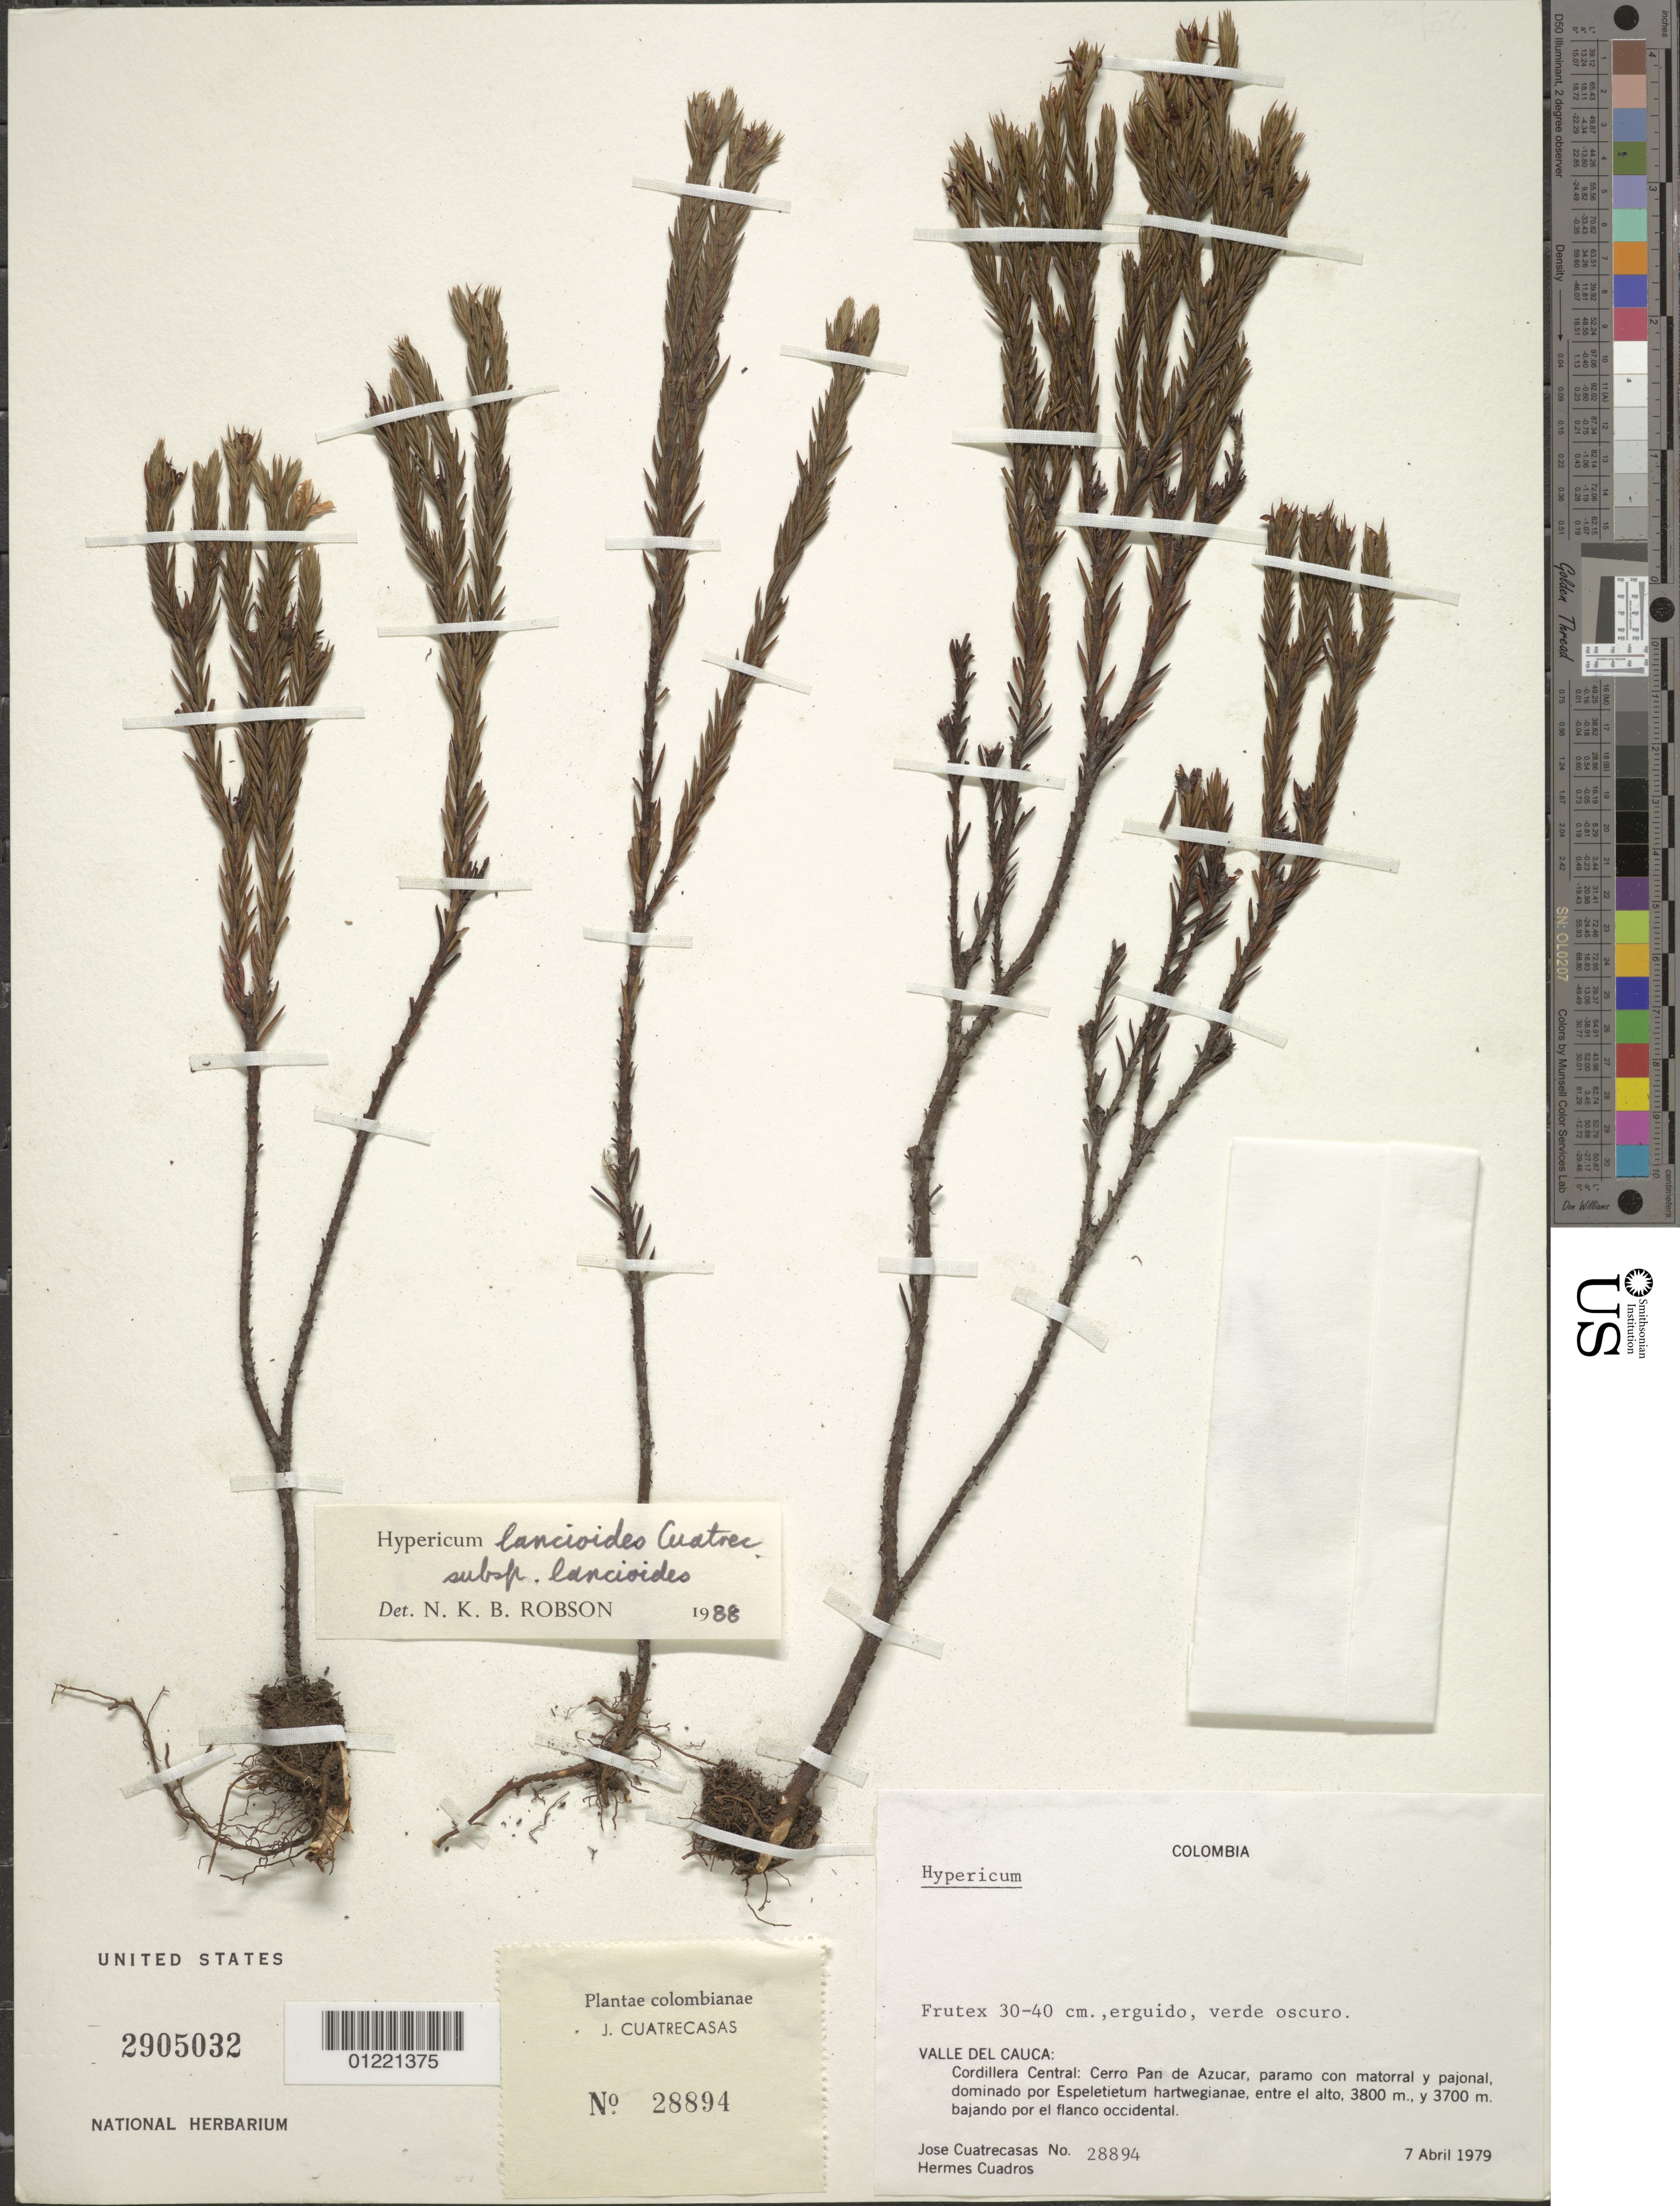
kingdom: Plantae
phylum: Tracheophyta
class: Magnoliopsida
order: Malpighiales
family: Hypericaceae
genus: Hypericum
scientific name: Hypericum lancioides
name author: Cuatrec.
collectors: J. Cuatrecasas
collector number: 28894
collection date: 1979-04-07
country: Colombia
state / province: Valle del Cauca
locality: Cordillera Central: Cerro Pan de Azucar, paramo con matorral y pajonal, dominado por Espeletietum hartwegianae, entre el alto, bajando por el flanco occidental.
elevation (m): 3800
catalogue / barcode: US 2905032